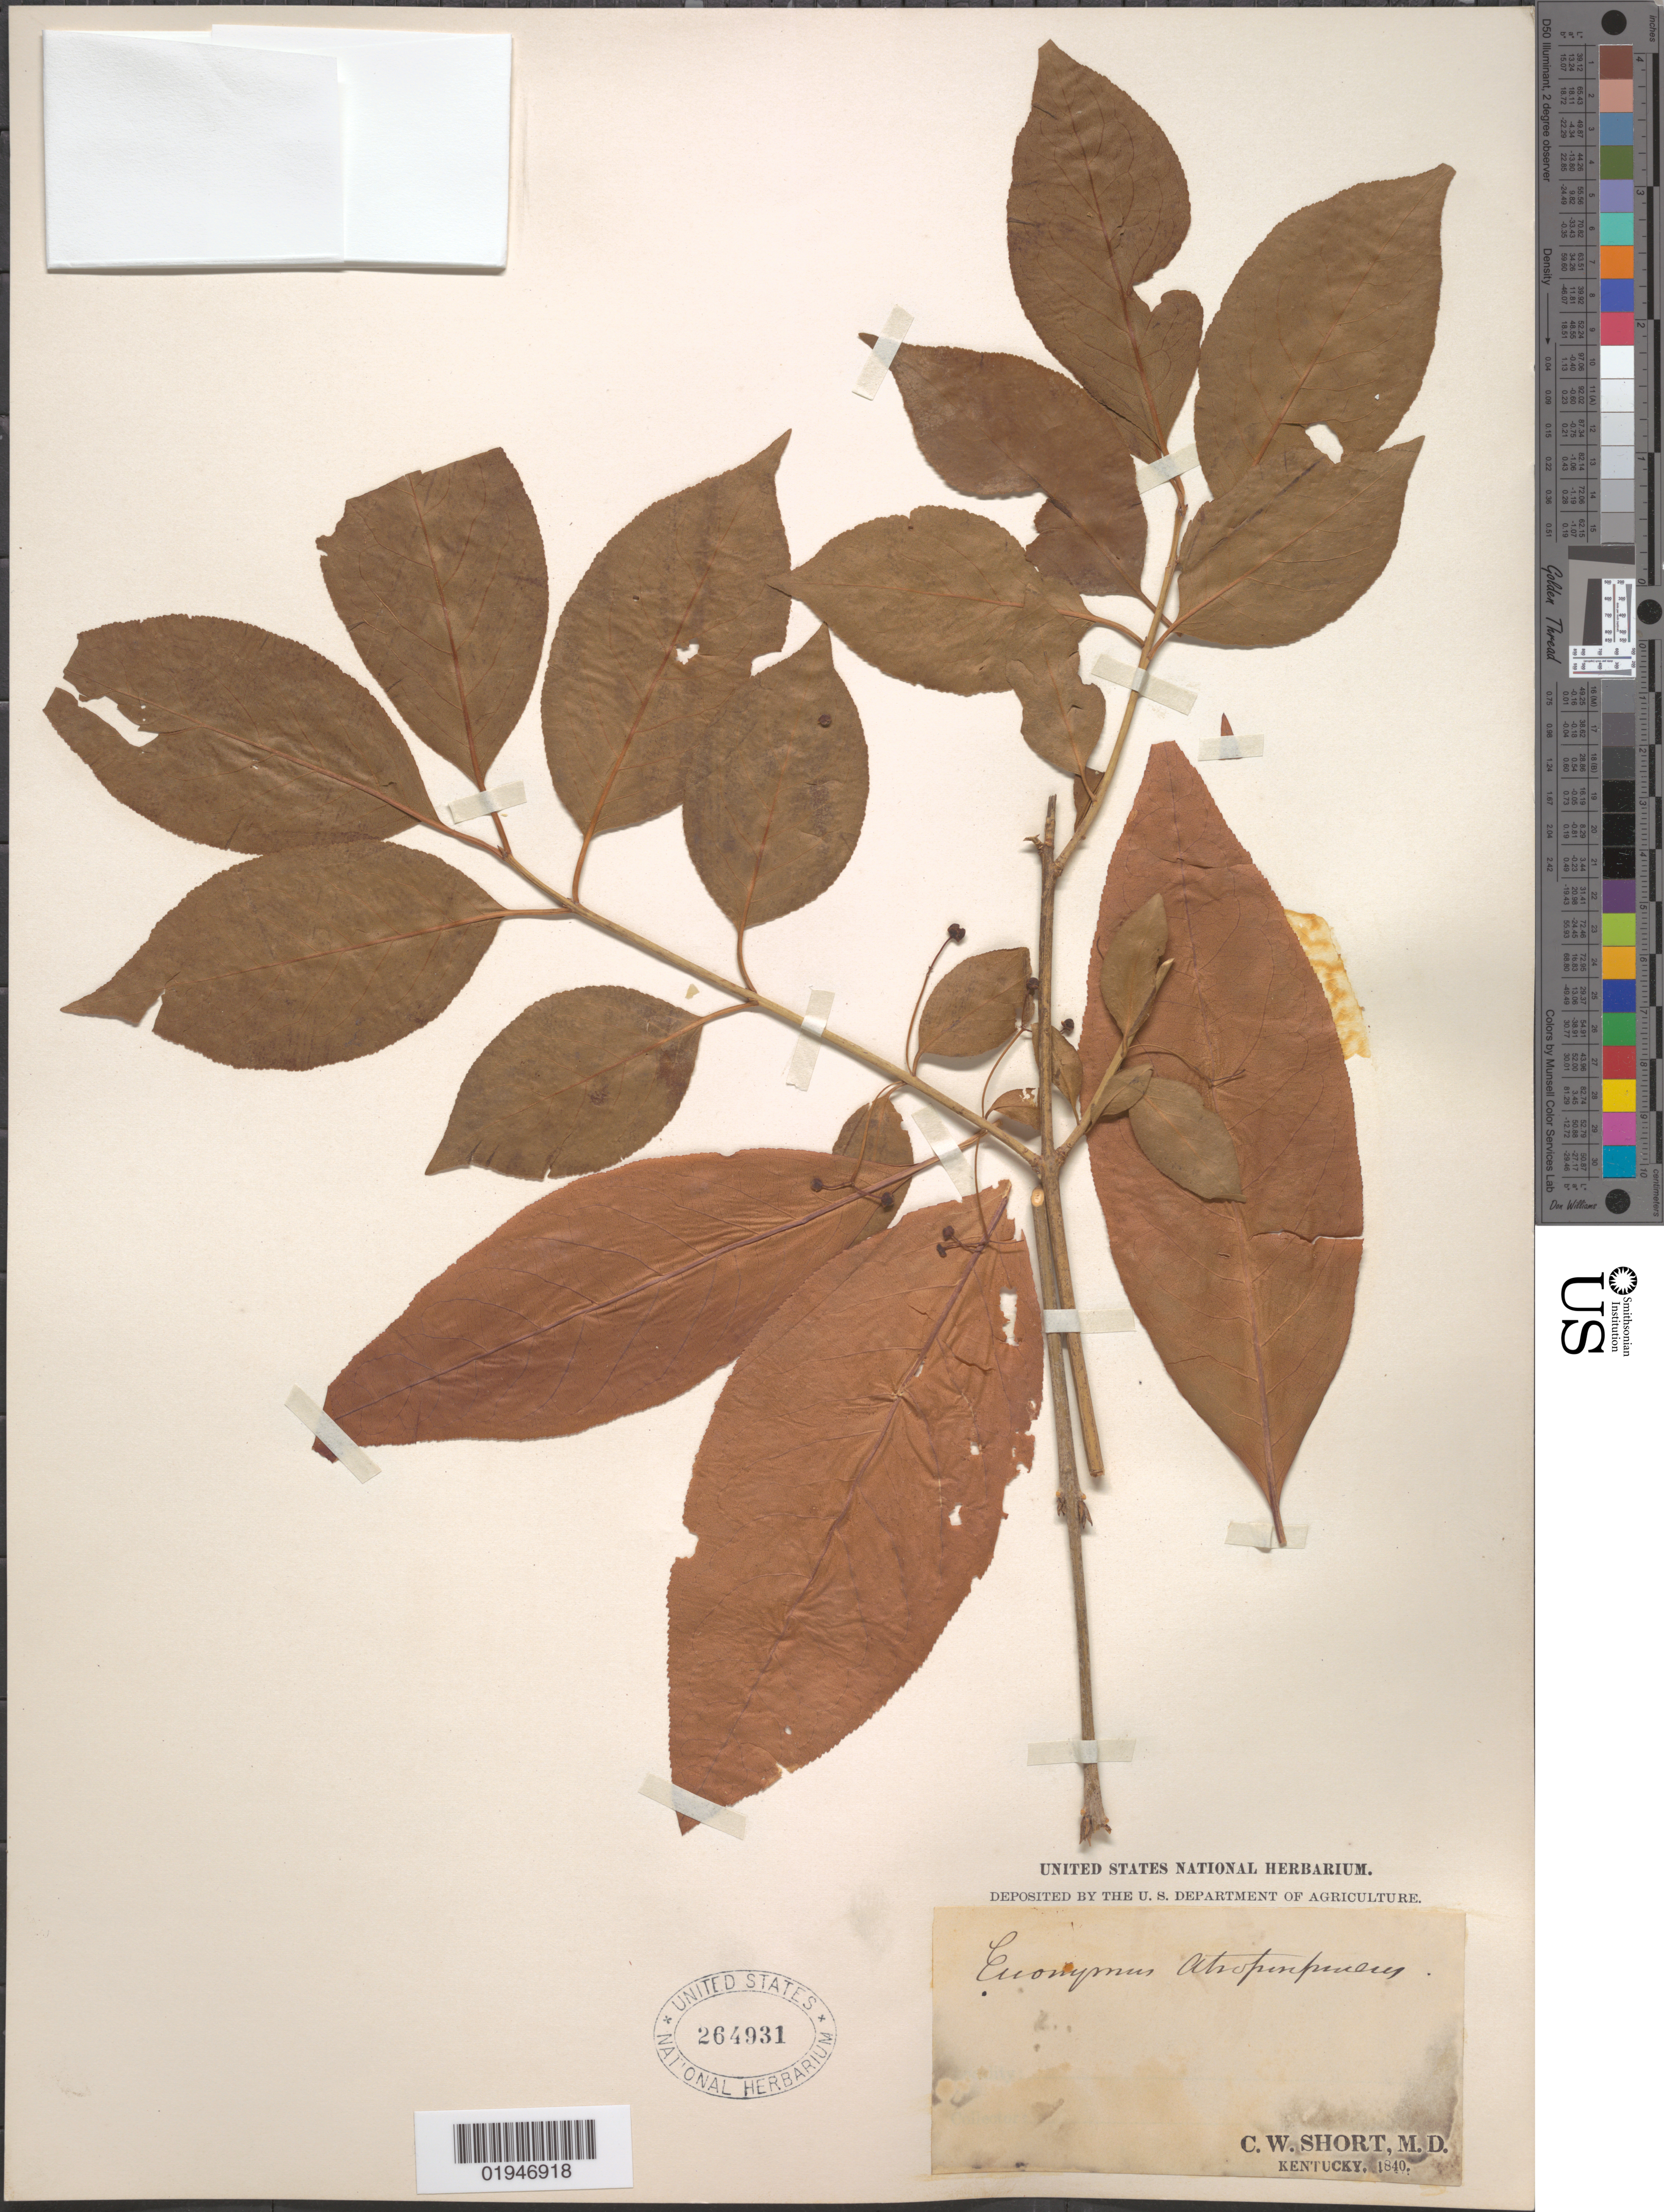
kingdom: Plantae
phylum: Tracheophyta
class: Magnoliopsida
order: Celastrales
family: Celastraceae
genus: Euonymus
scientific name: Euonymus atropurpureus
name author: Jacq.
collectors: C. W. Short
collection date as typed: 1840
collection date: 1840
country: United States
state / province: Kentucky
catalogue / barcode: US 264931